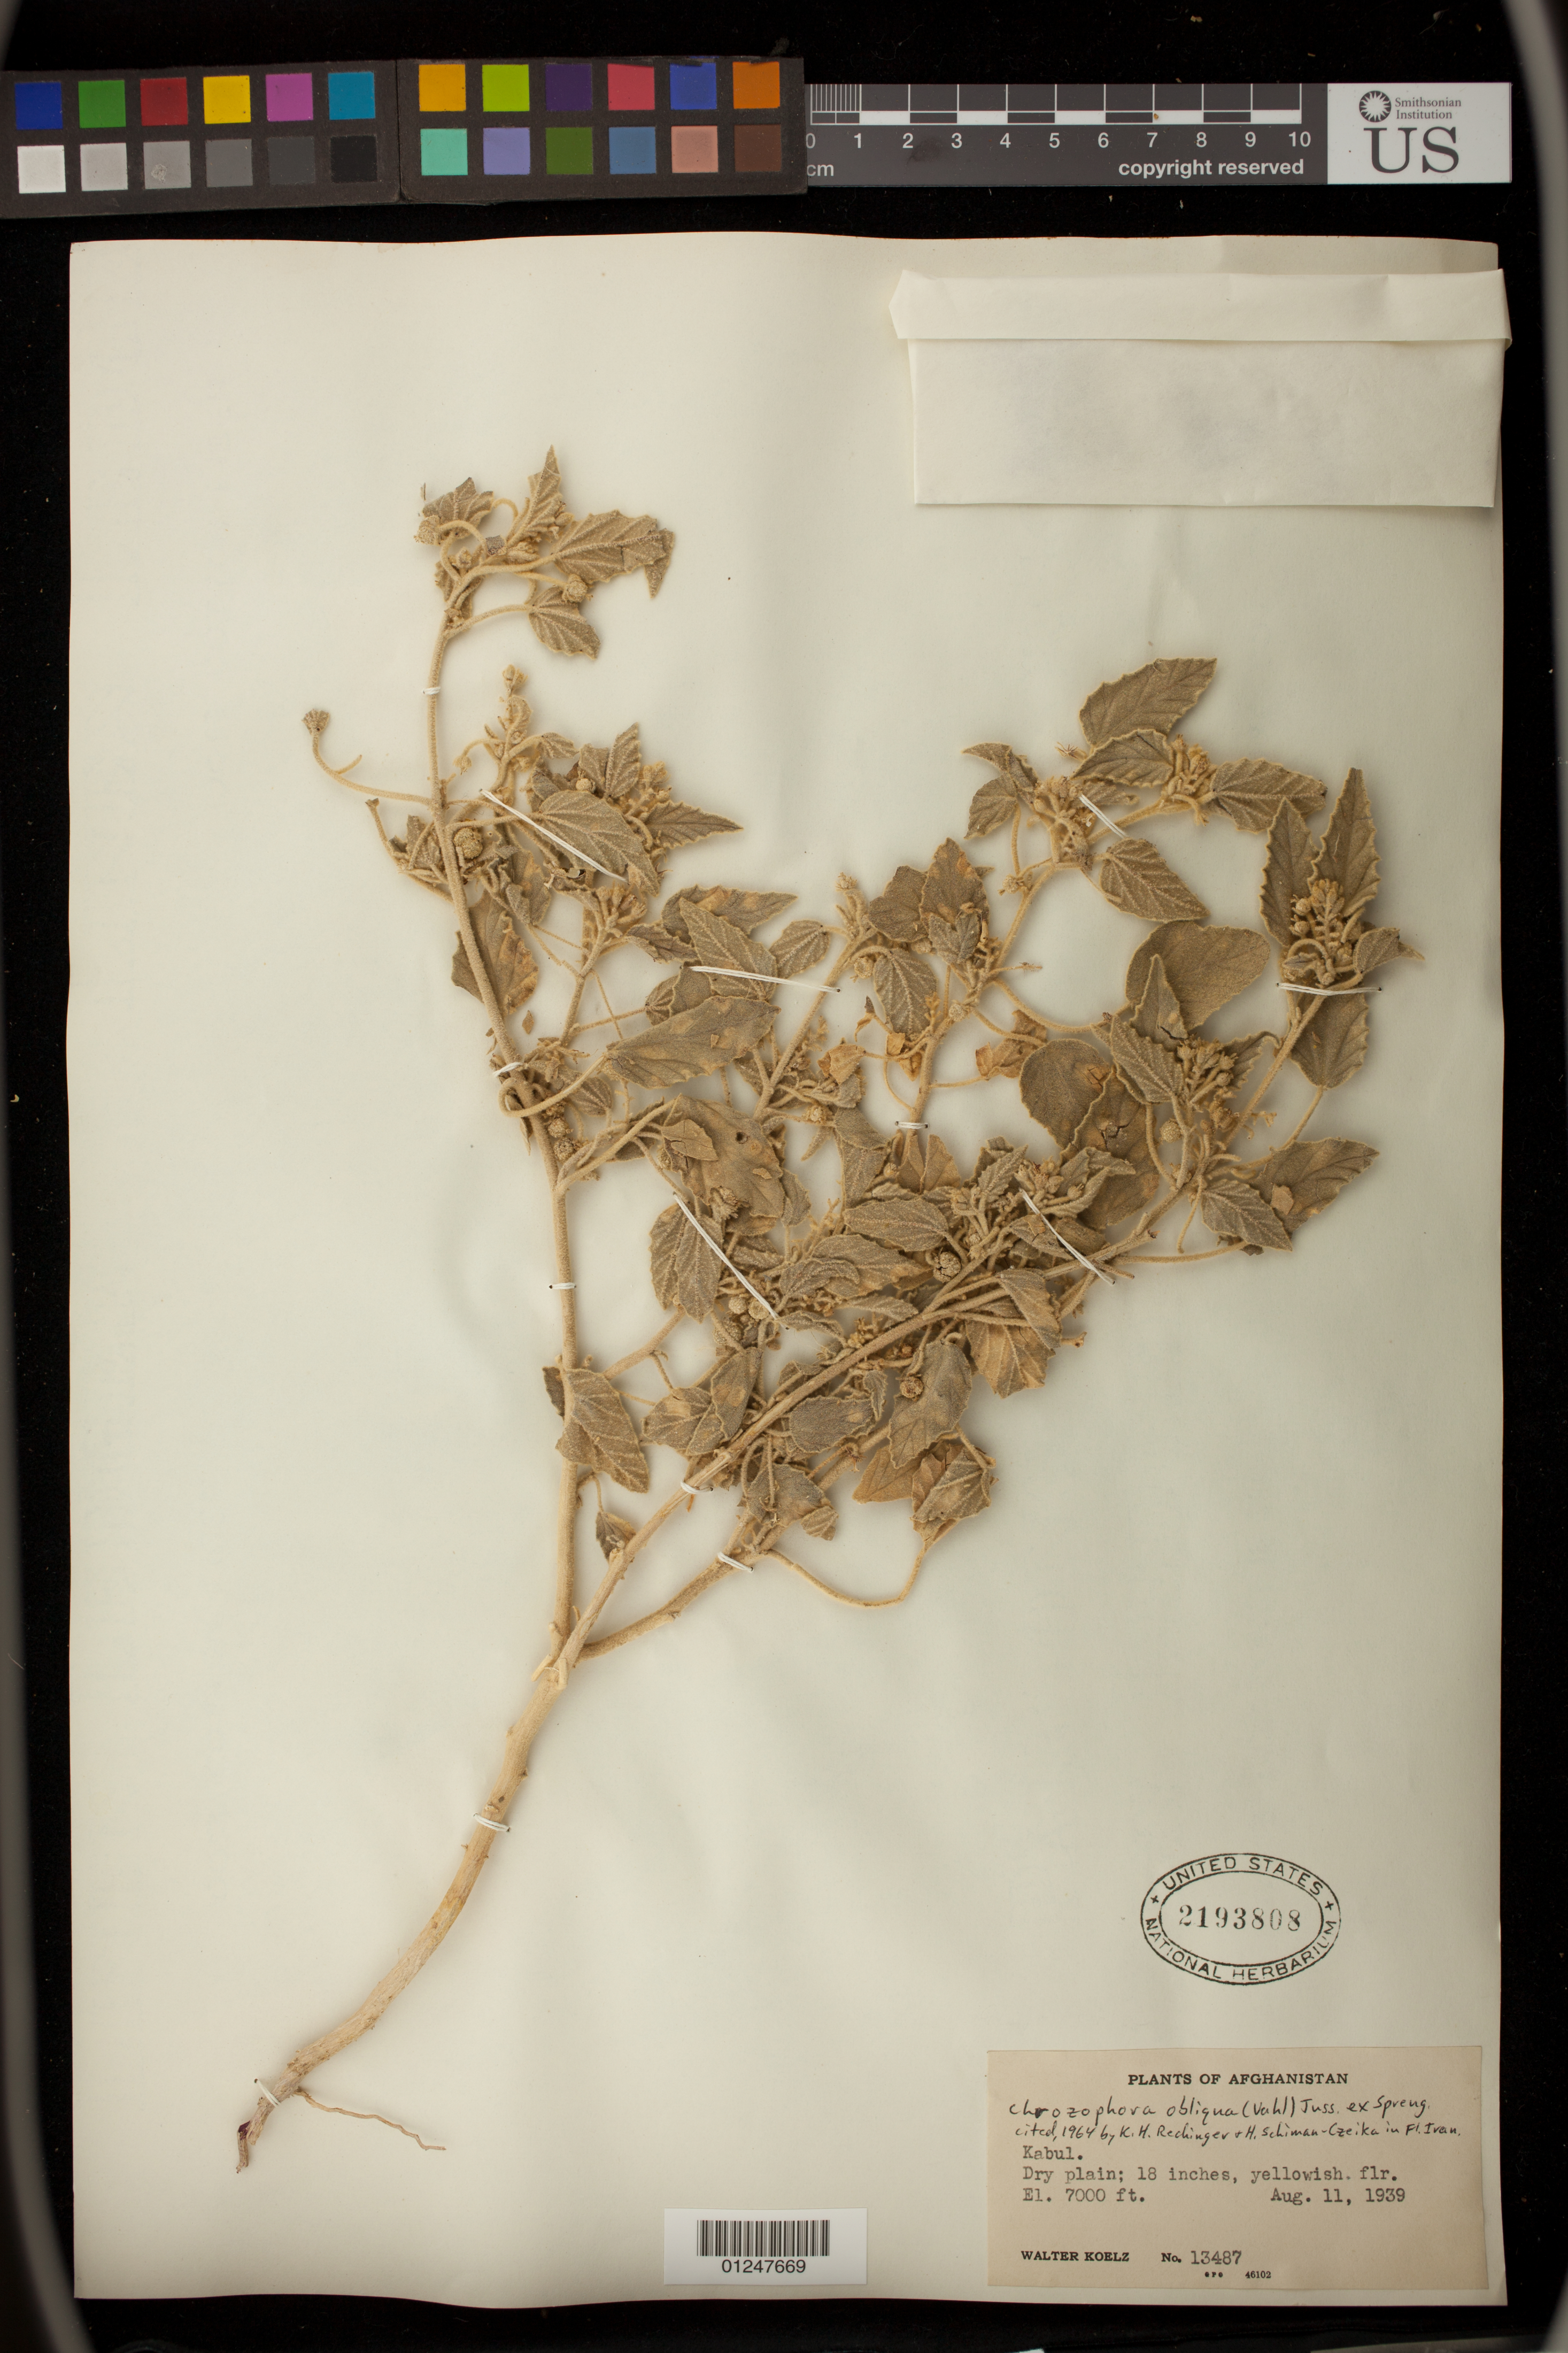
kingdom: Plantae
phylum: Tracheophyta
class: Magnoliopsida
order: Malpighiales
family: Euphorbiaceae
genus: Chrozophora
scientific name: Chrozophora obliqua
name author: Schweinf.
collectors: W. N. Koelz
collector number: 13487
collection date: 1939-08-11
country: Afghanistan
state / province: Kabul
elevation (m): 2134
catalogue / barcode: US 2193808